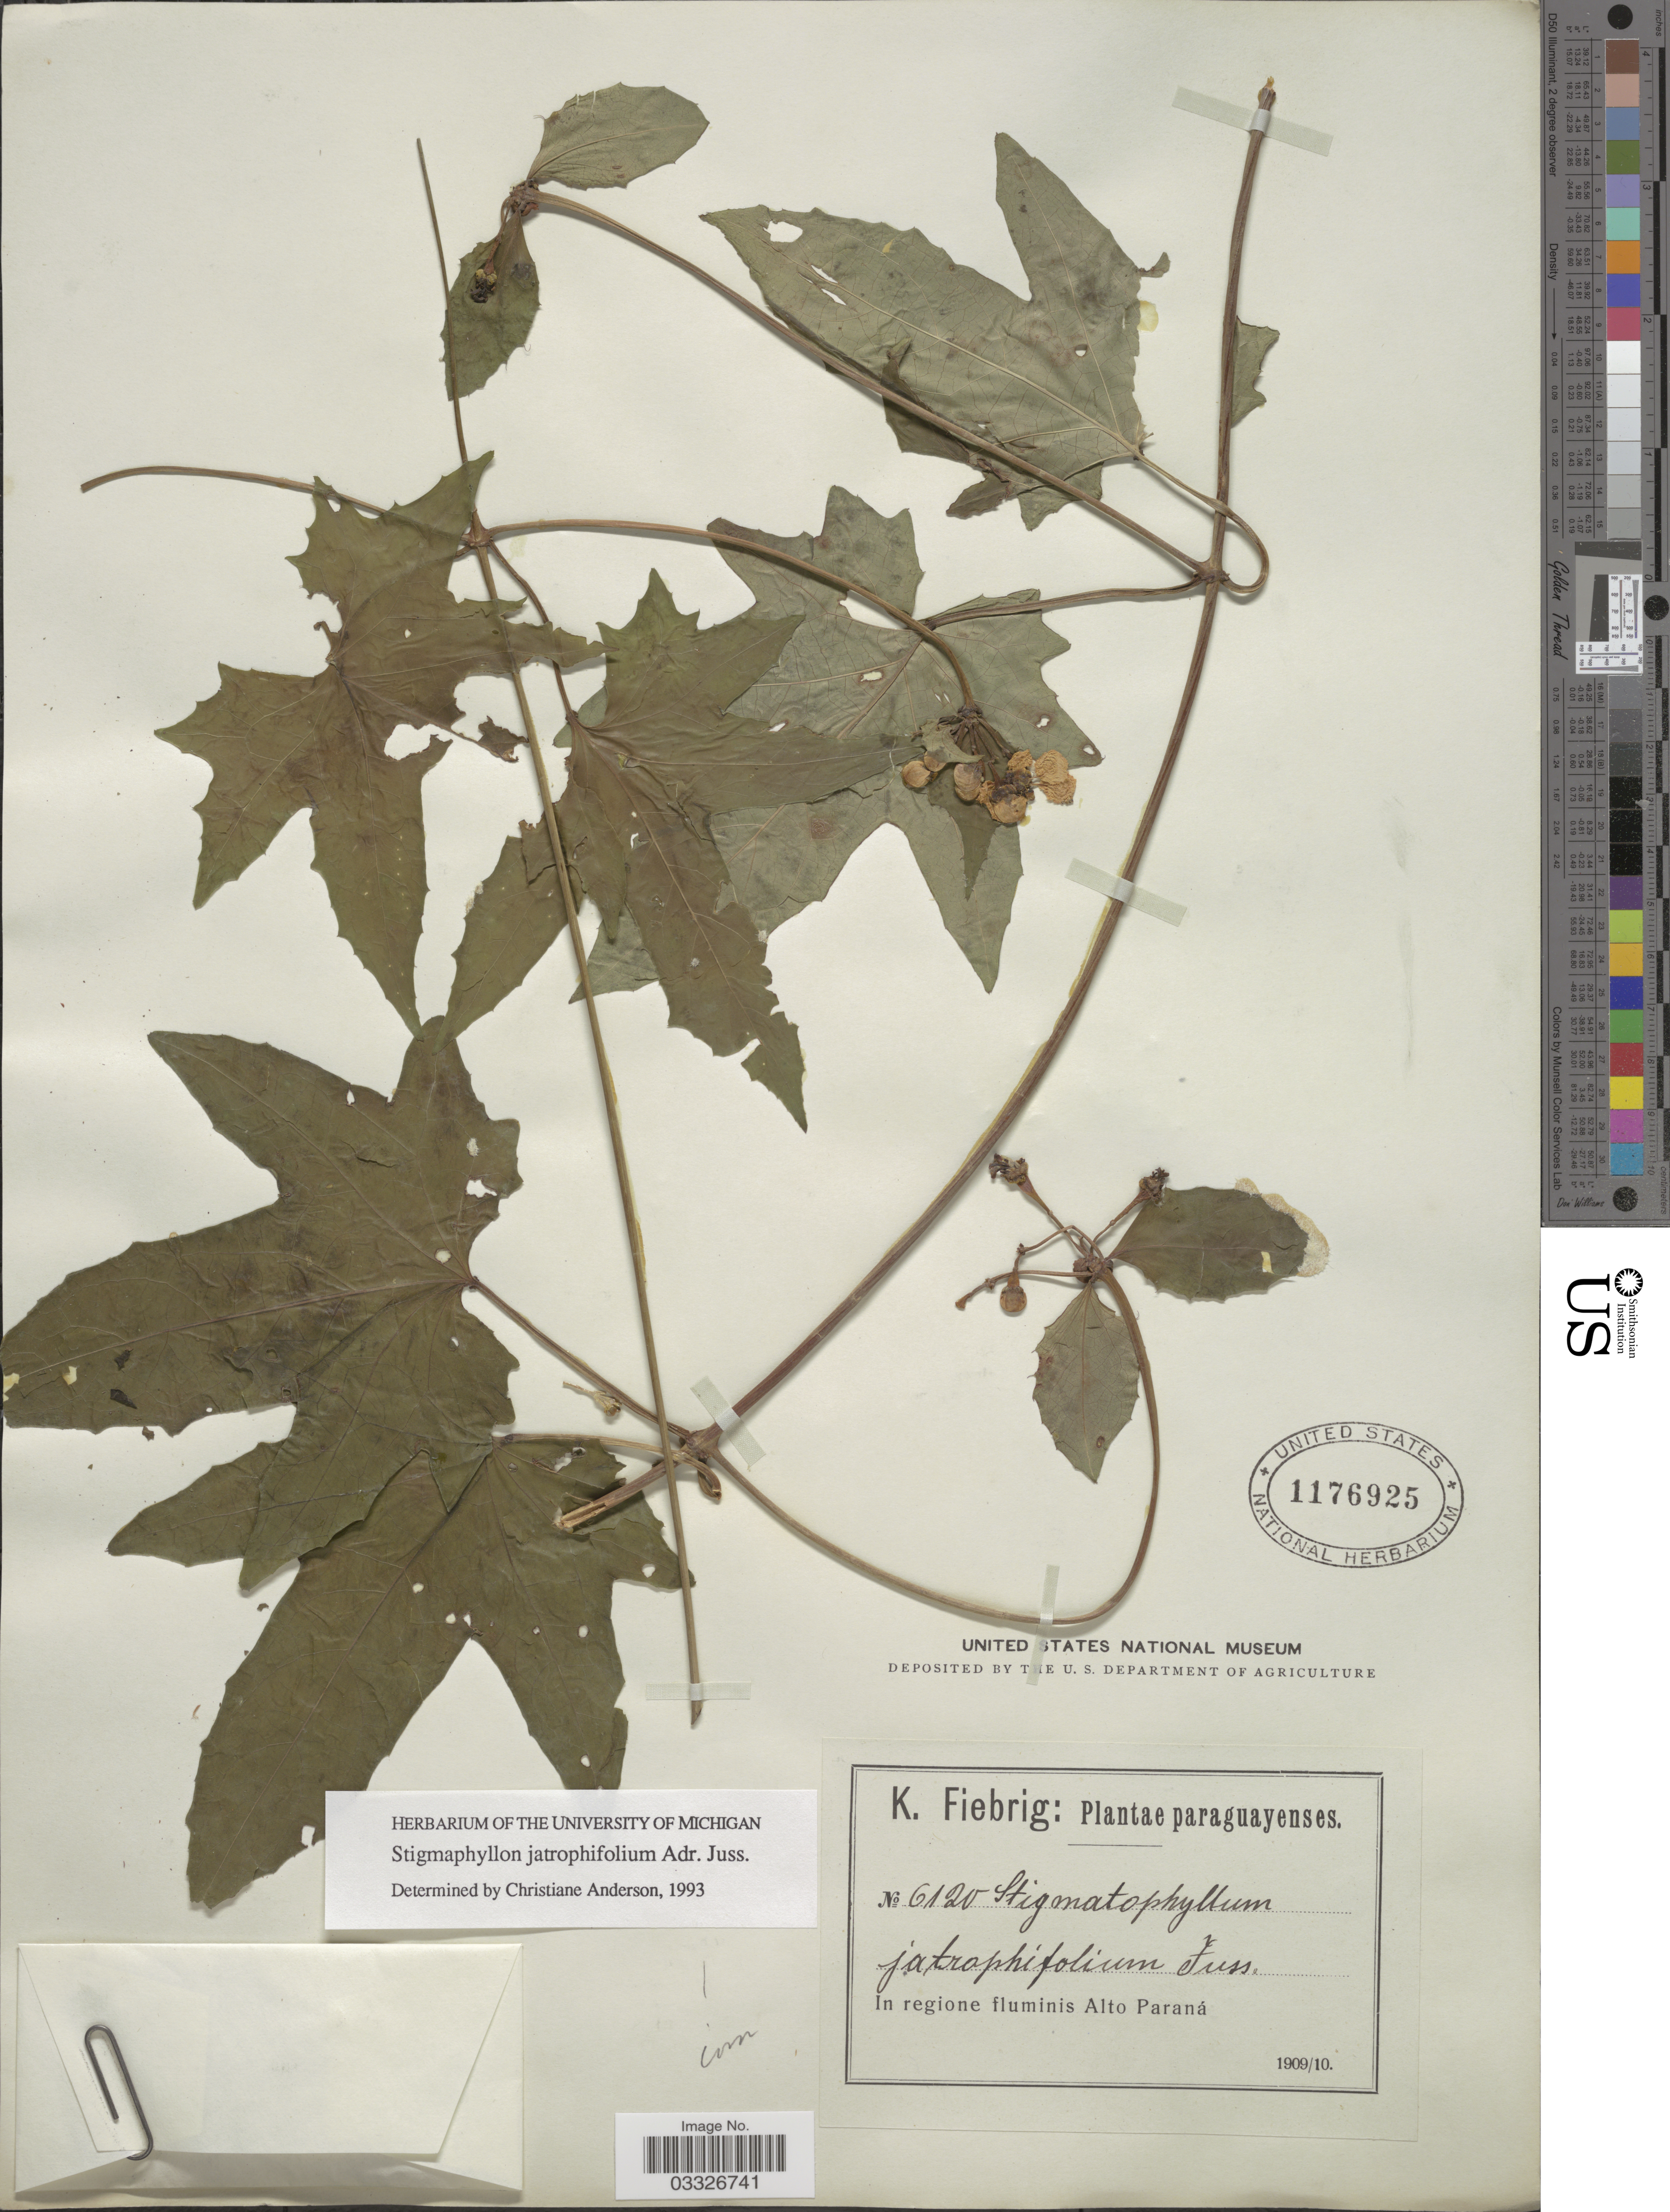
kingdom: Plantae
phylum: Tracheophyta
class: Magnoliopsida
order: Malpighiales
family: Malpighiaceae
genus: Stigmaphyllon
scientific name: Stigmaphyllon jatrophifolium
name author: A. Juss.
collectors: K. Fiebrig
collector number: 6120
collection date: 1909/1910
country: Paraguay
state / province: Alto Parana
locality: In regione fluminis Alto Paraná.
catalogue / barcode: US 1176925